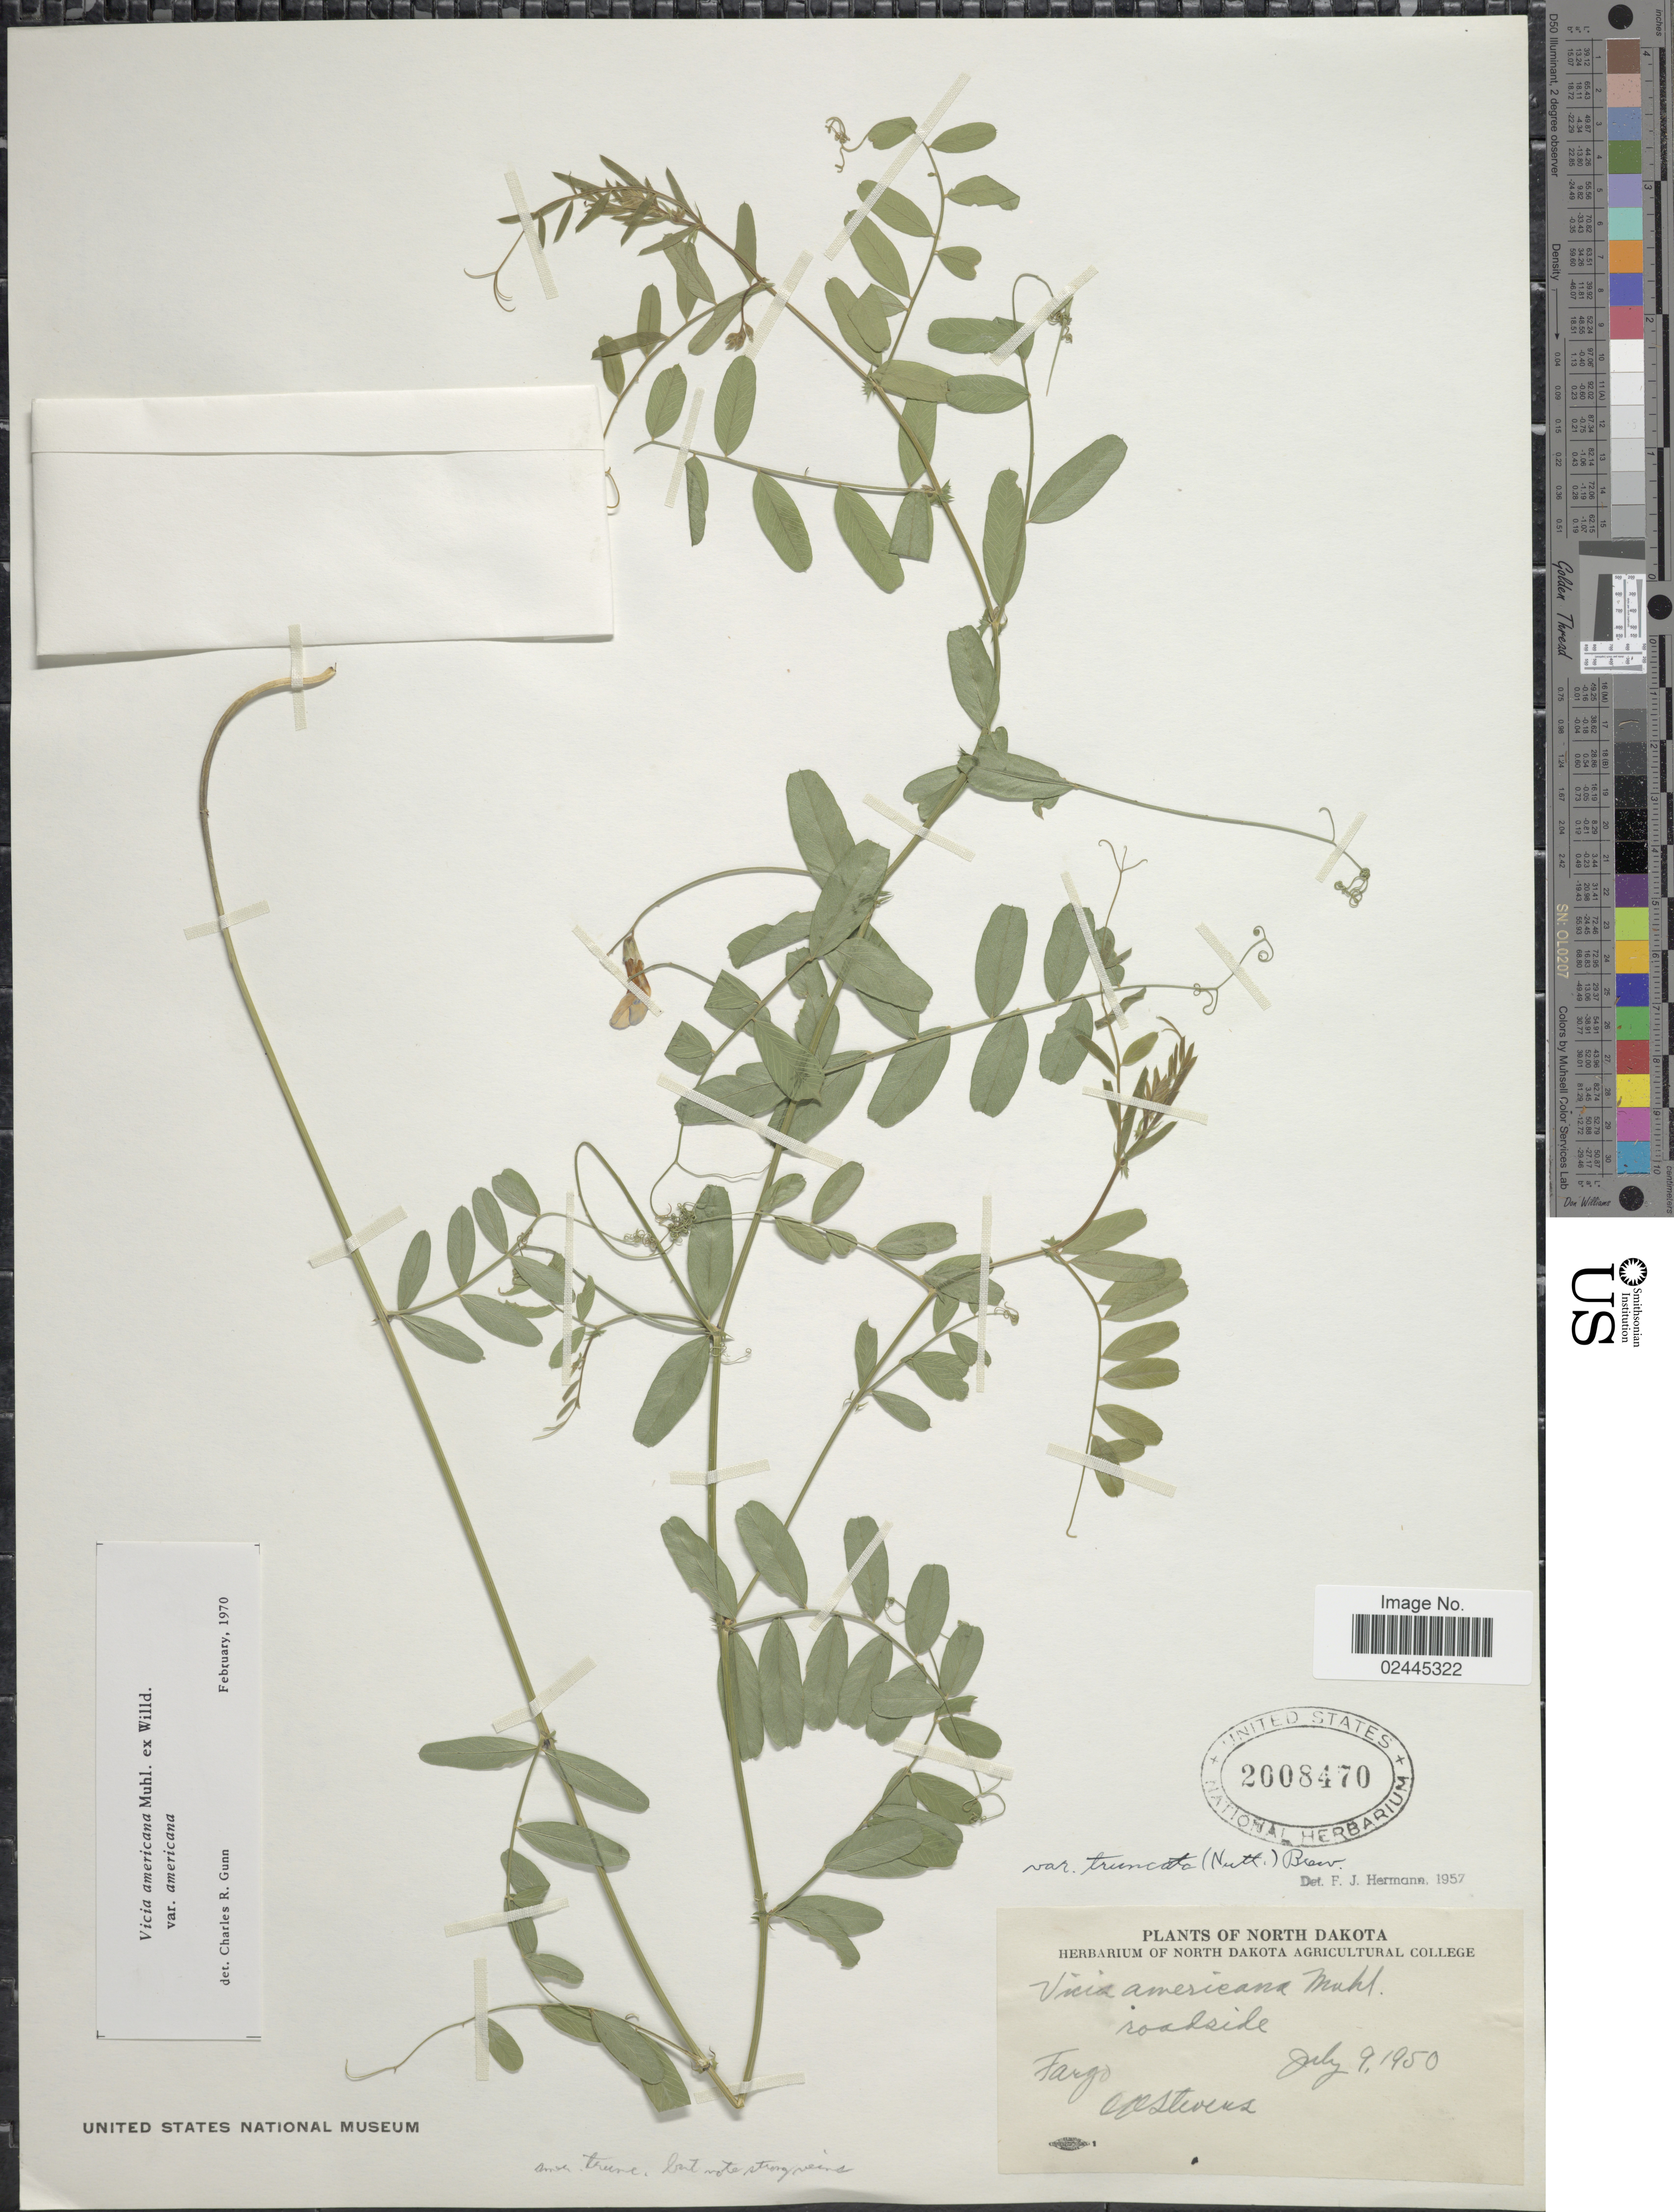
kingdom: Plantae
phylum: Tracheophyta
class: Magnoliopsida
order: Fabales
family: Fabaceae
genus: Vicia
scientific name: Vicia americana var. americana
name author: Muhl. ex Willd.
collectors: O. A. Stevens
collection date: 1950-07-09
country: United States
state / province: North Dakota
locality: Fargo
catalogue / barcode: US 2008470